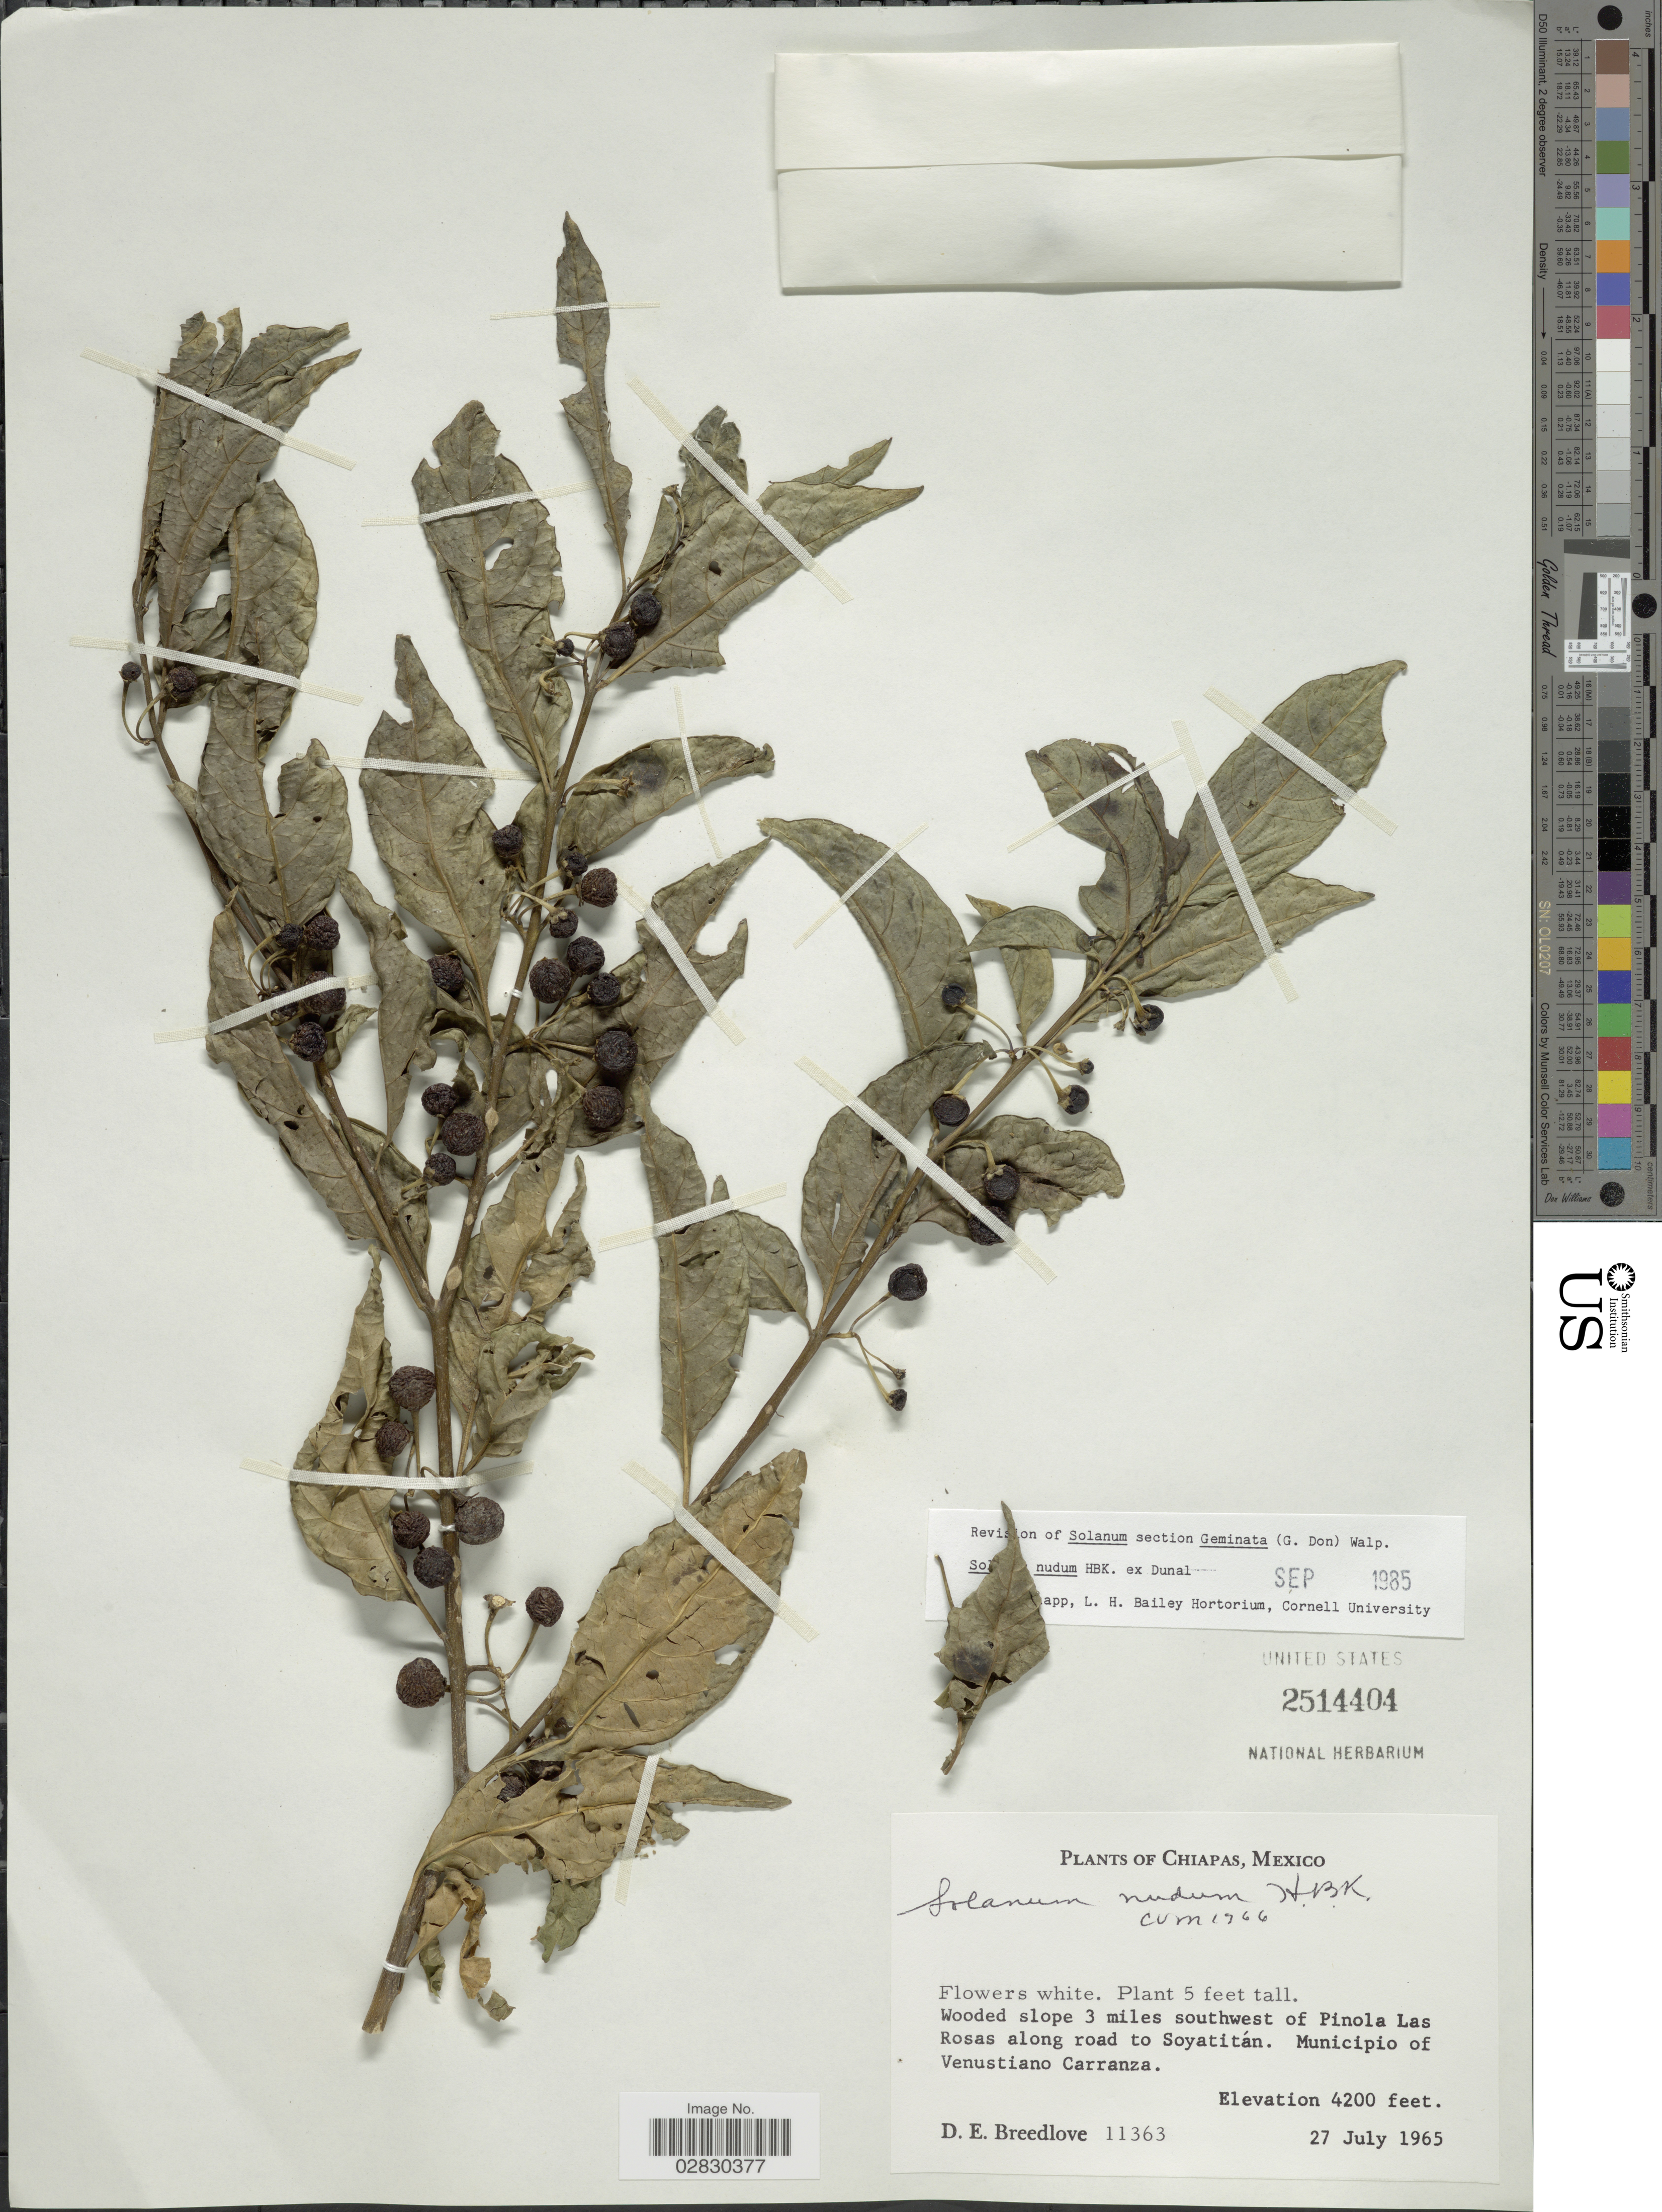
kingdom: Plantae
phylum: Tracheophyta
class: Magnoliopsida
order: Solanales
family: Solanaceae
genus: Solanum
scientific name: Solanum nudum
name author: Humb. & Bonpl. ex Dunal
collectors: D. E. Breedlove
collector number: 11363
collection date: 1965-07-27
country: Mexico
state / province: Chiapas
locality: Wooded slope 3 miles southwest of Pinola Las Rosas along road to Soyatitán. Municipio of Venustiano Carranza.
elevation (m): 1280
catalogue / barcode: US 2514404